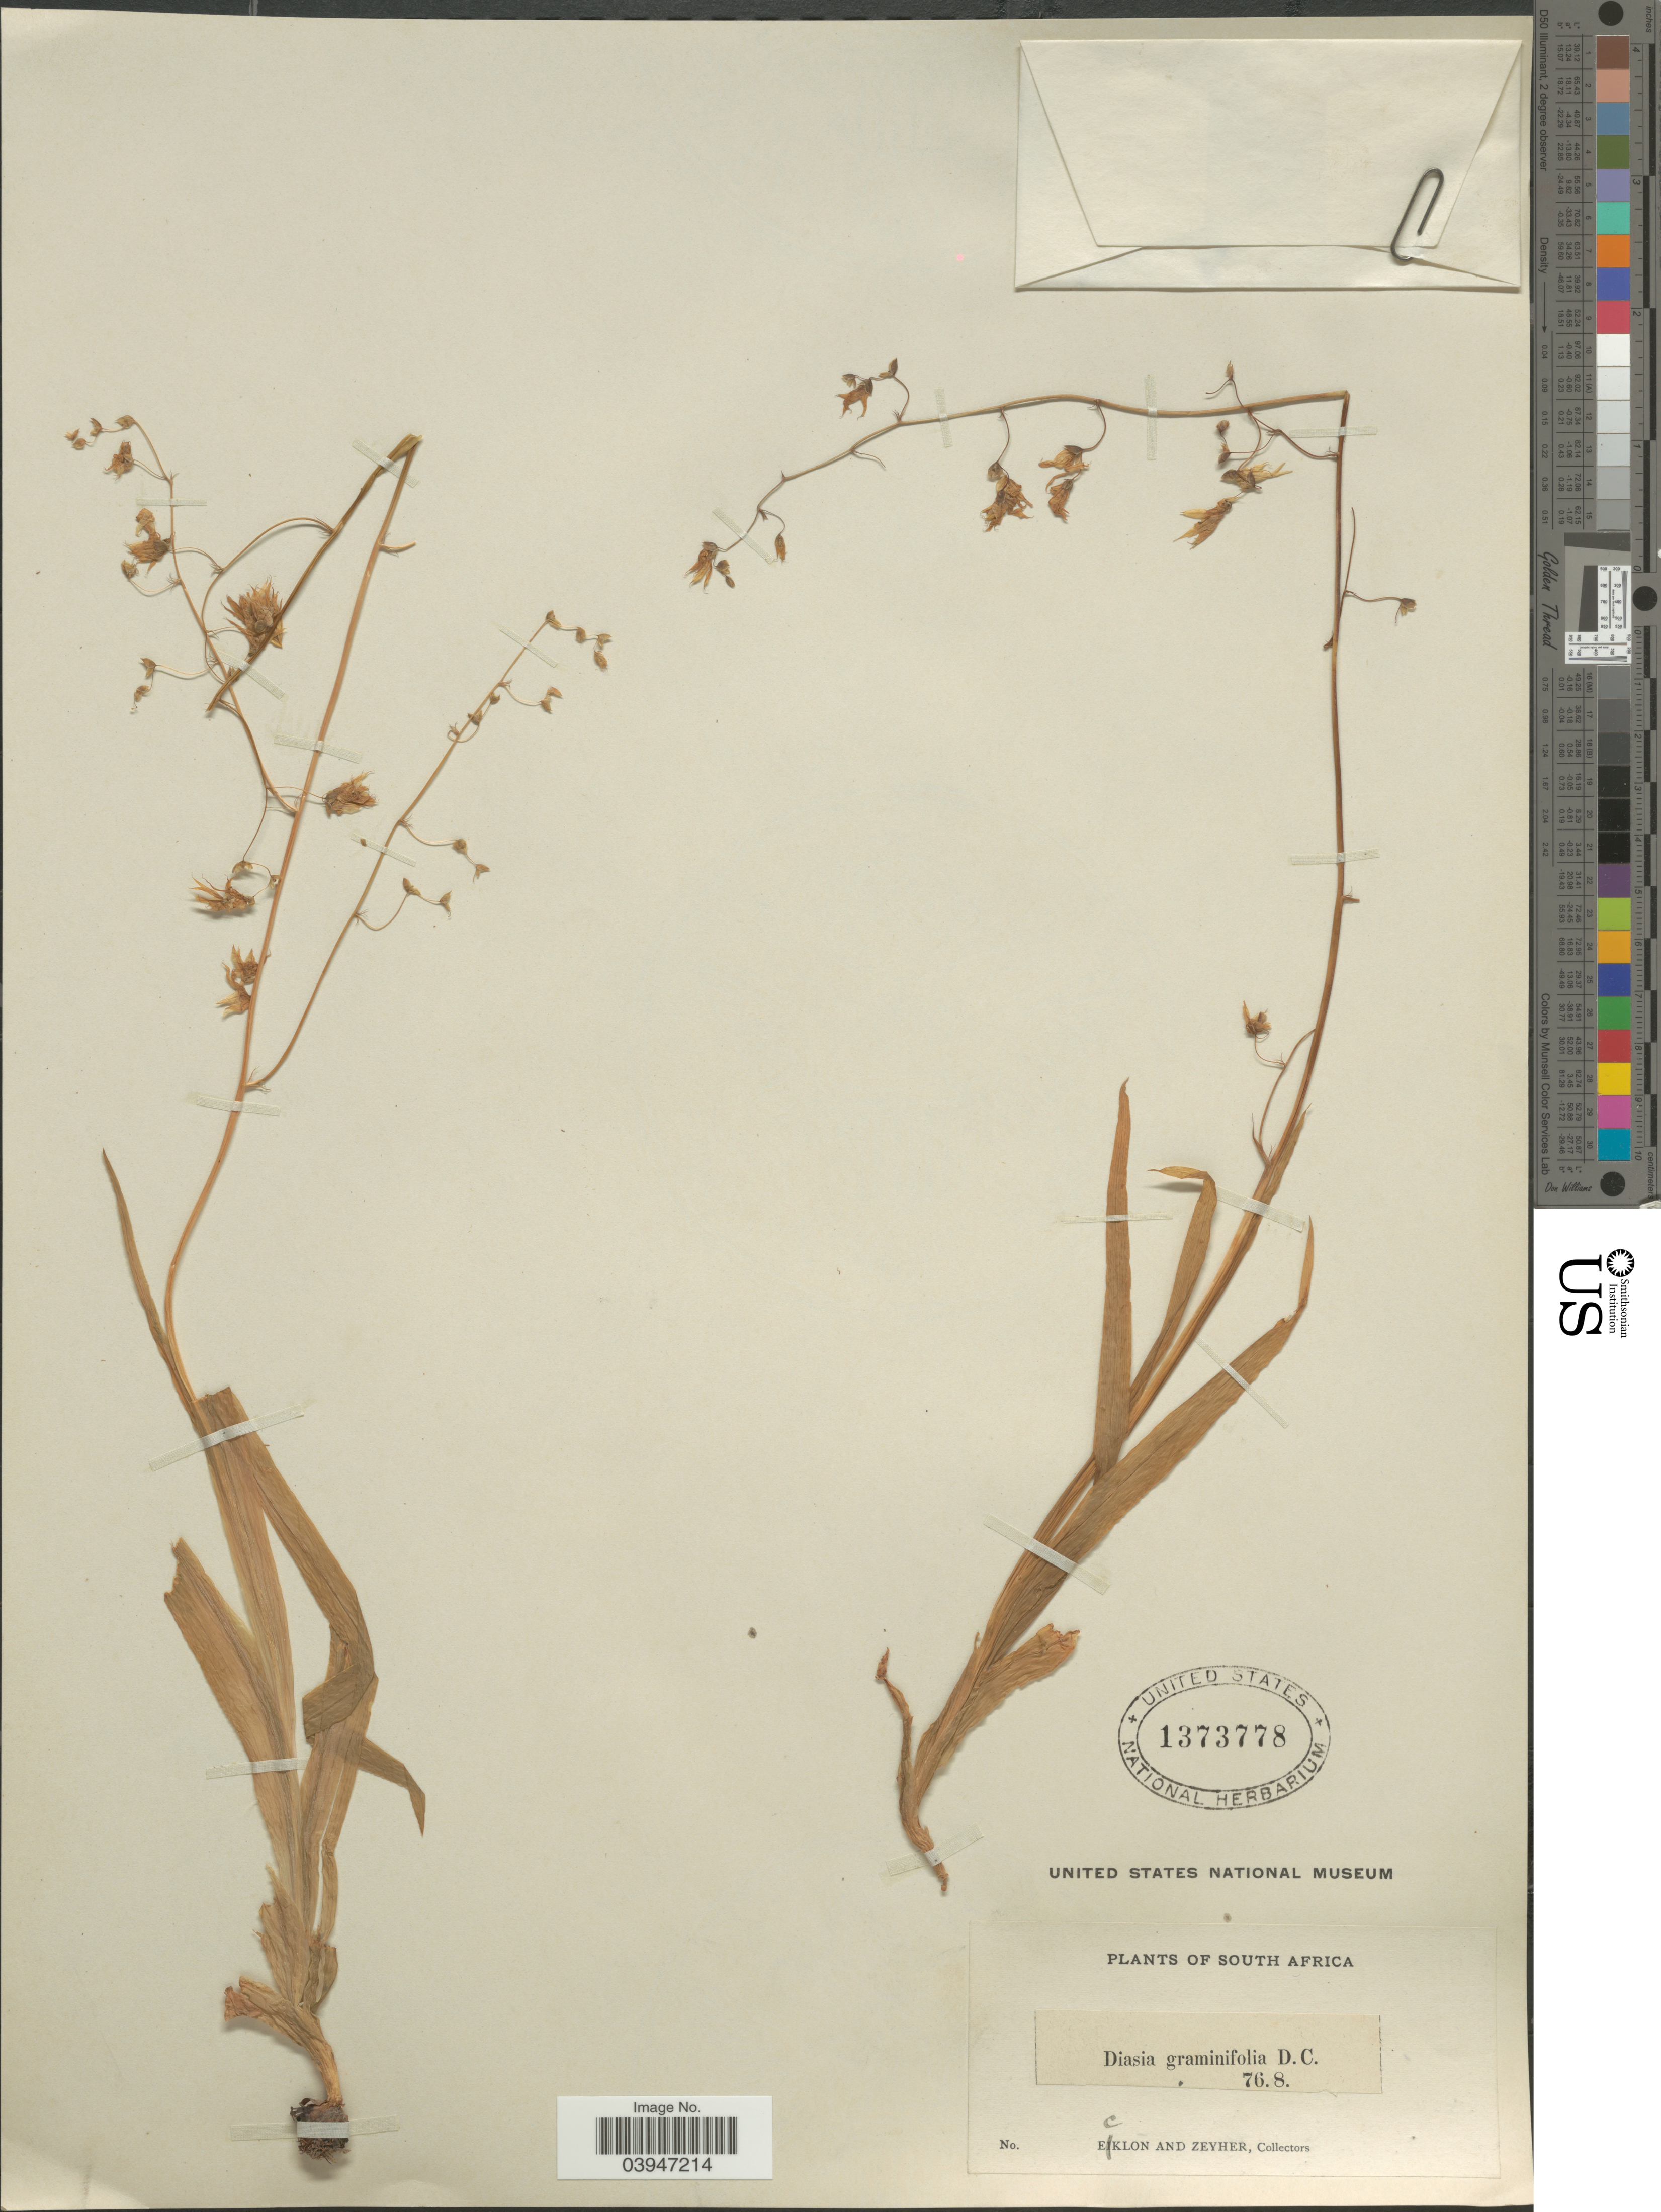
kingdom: Plantae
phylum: Tracheophyta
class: Liliopsida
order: Asparagales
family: Iridaceae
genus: Melasphaerula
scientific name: Melasphaerula graminea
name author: (L. f.) Ker Gawl.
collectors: -. Ecklon & -. Zeyher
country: South Africa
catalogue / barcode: US 1373778